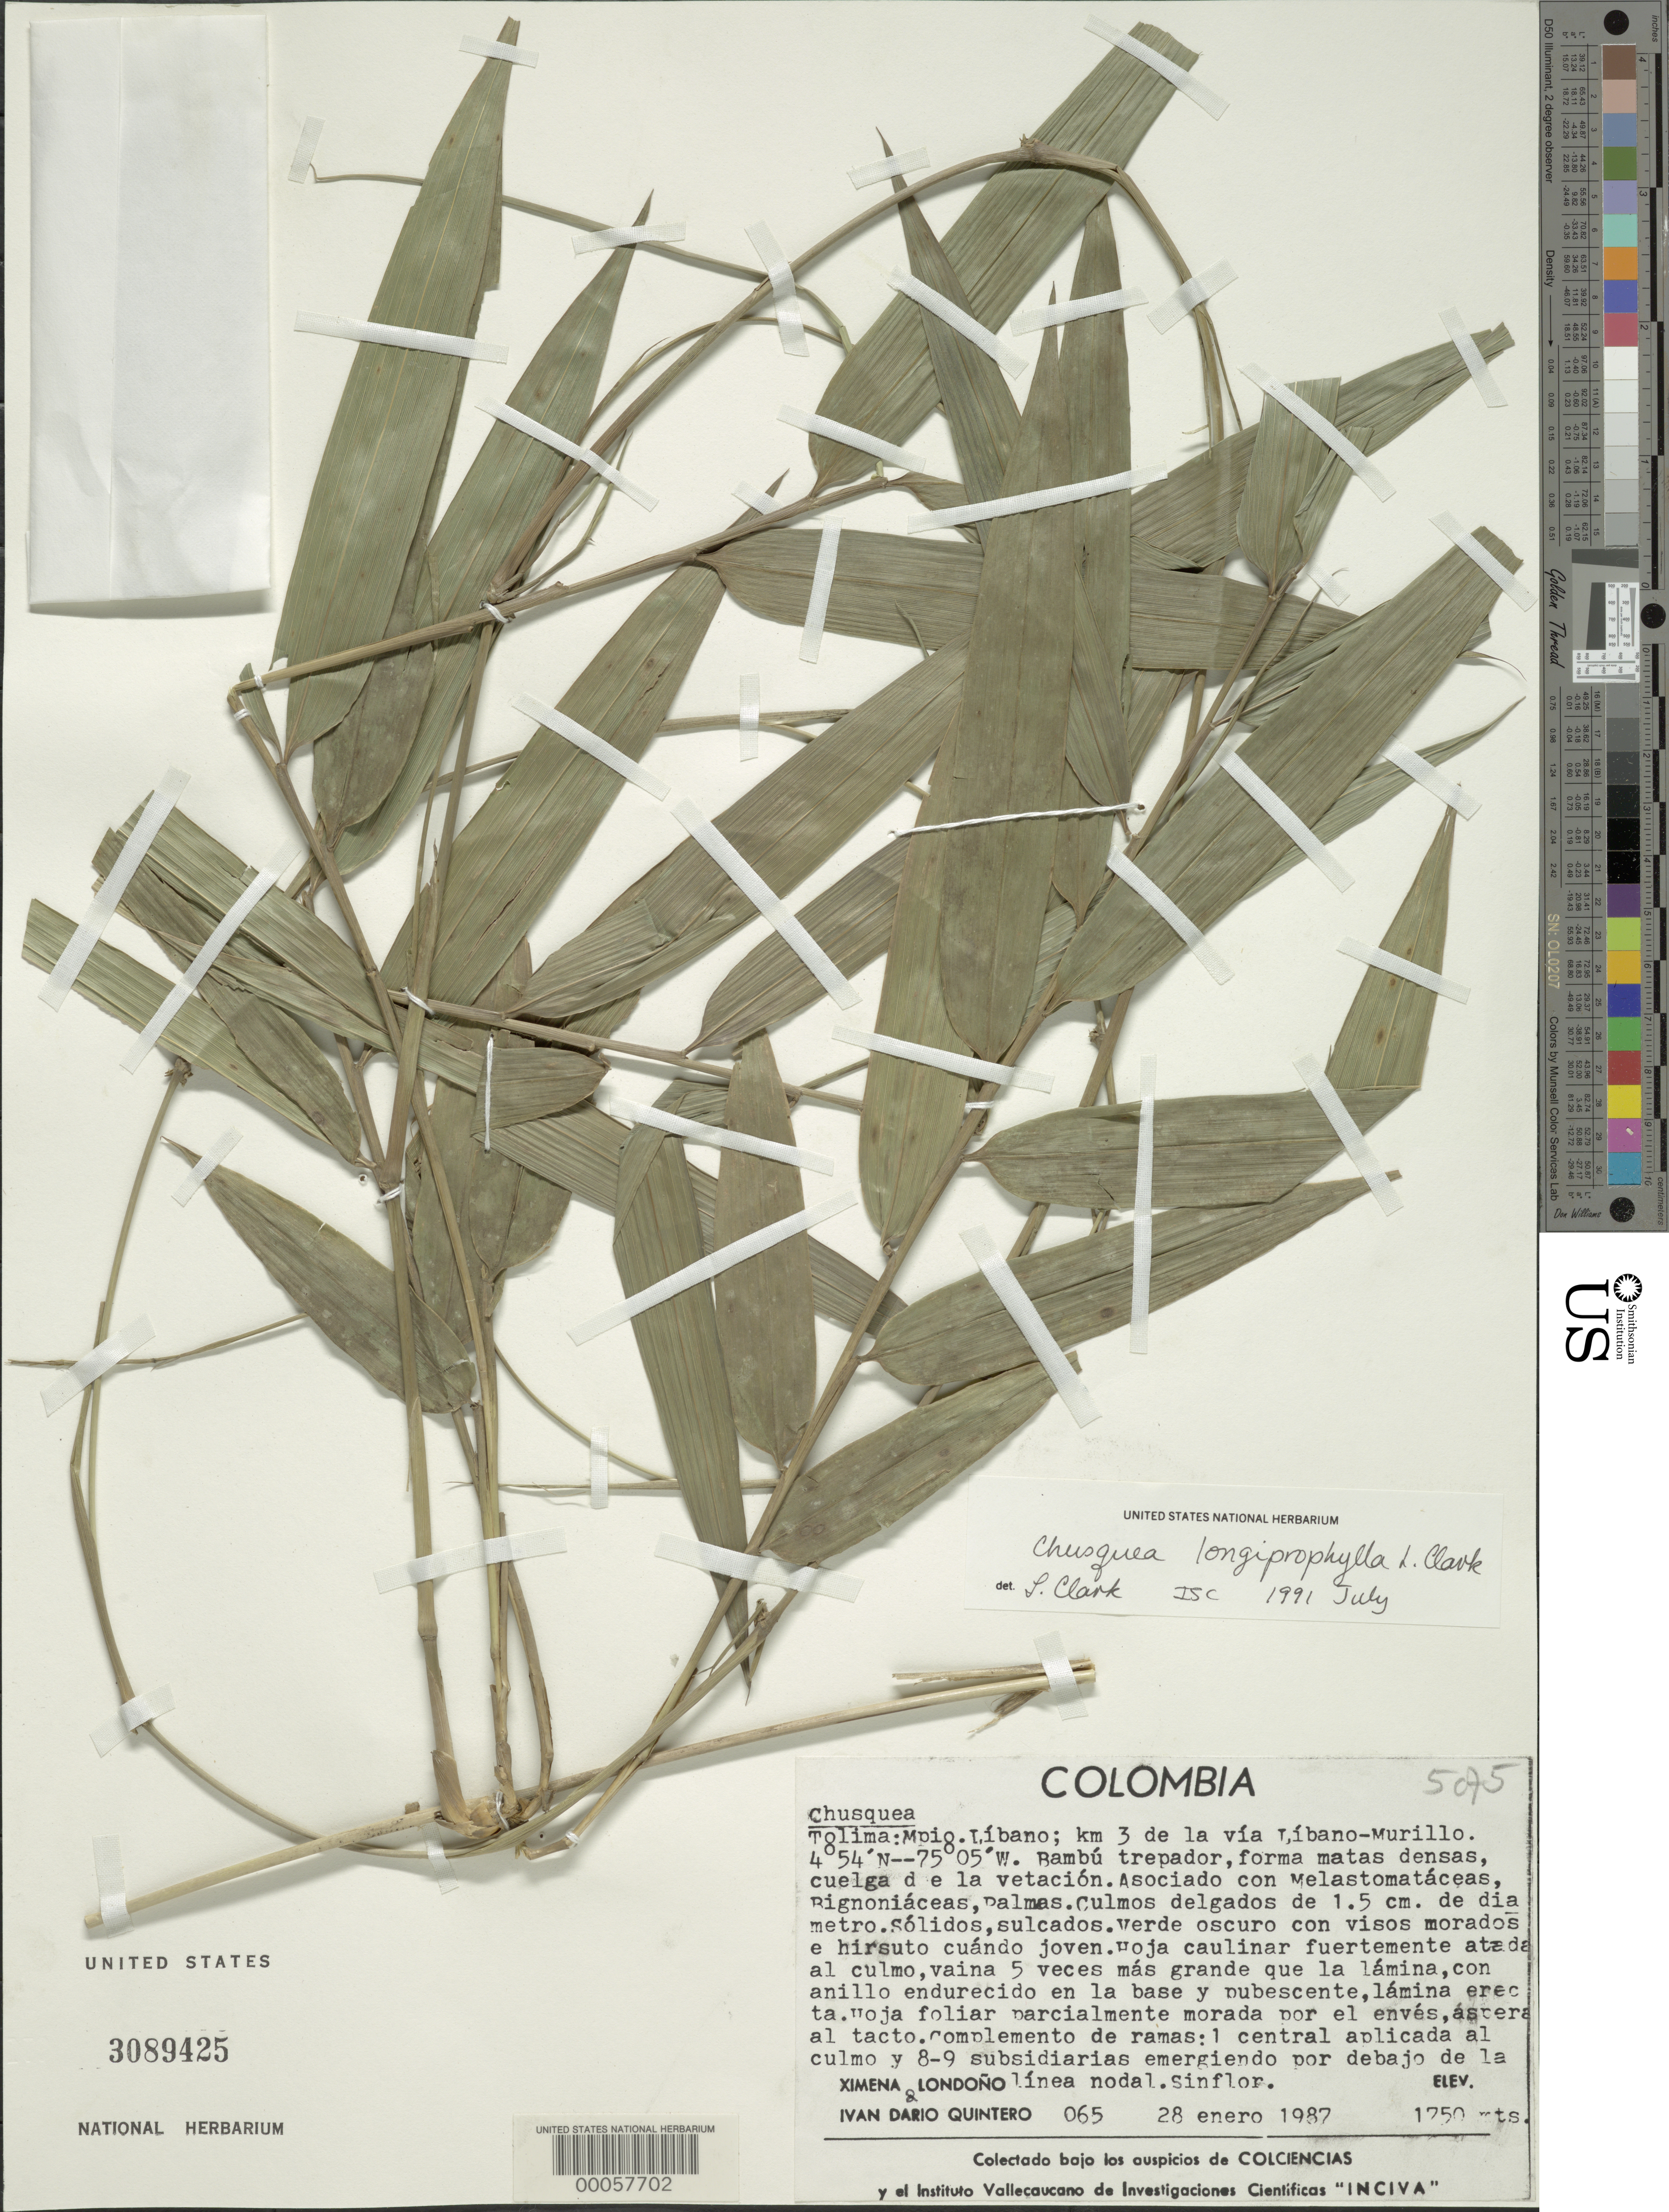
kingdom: Plantae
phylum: Tracheophyta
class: Liliopsida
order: Poales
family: Poaceae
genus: Chusquea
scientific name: Chusquea longiprophylla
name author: L.G. Clark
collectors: X. Londoño & I. Quintero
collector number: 65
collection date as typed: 28 Jan 1987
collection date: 1987-01-28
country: Colombia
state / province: Tolima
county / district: Líbano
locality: Km 3 de la via Libano-Murillo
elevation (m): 1750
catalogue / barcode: US 3089425